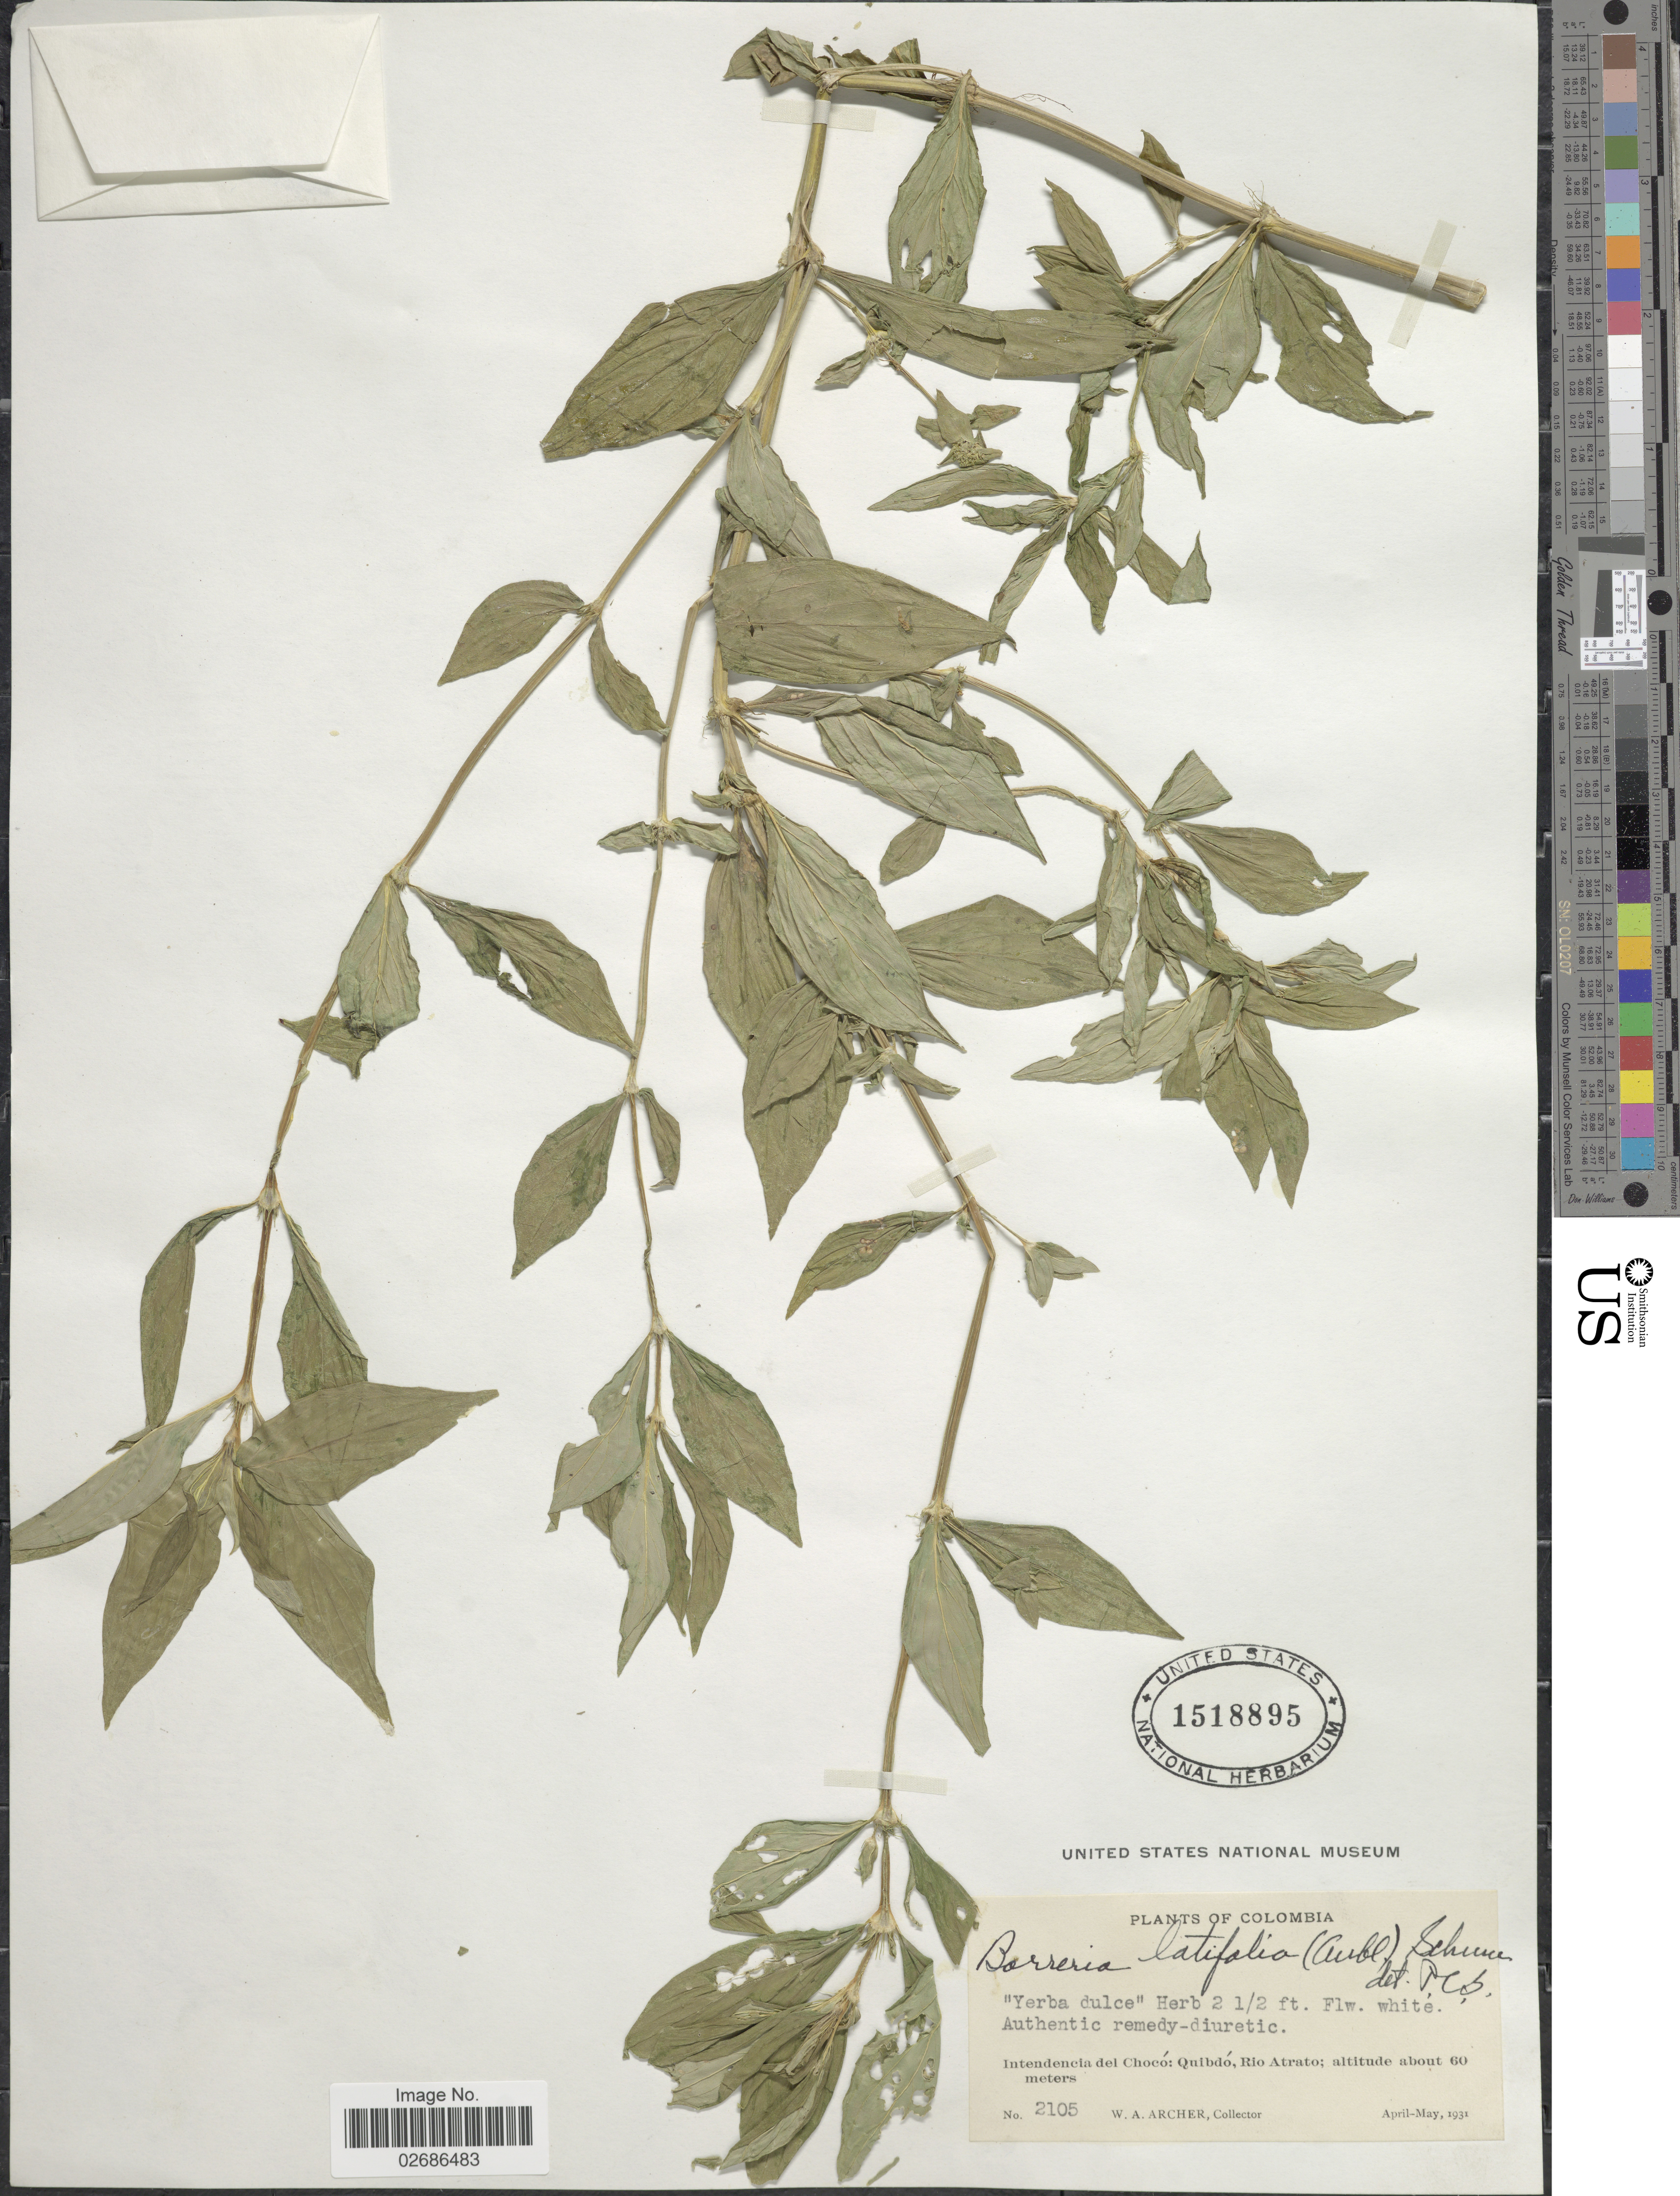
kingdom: Plantae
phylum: Tracheophyta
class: Magnoliopsida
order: Gentianales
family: Rubiaceae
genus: Borreria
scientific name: Borreria latifolia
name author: (Aubl.) K. Schum.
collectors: W. A. Archer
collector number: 2105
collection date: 1931-04/1931-05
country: Colombia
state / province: Chocó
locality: Intendencia del Choco: Quibdo, Rio Atrato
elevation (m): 60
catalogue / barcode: US 1518895